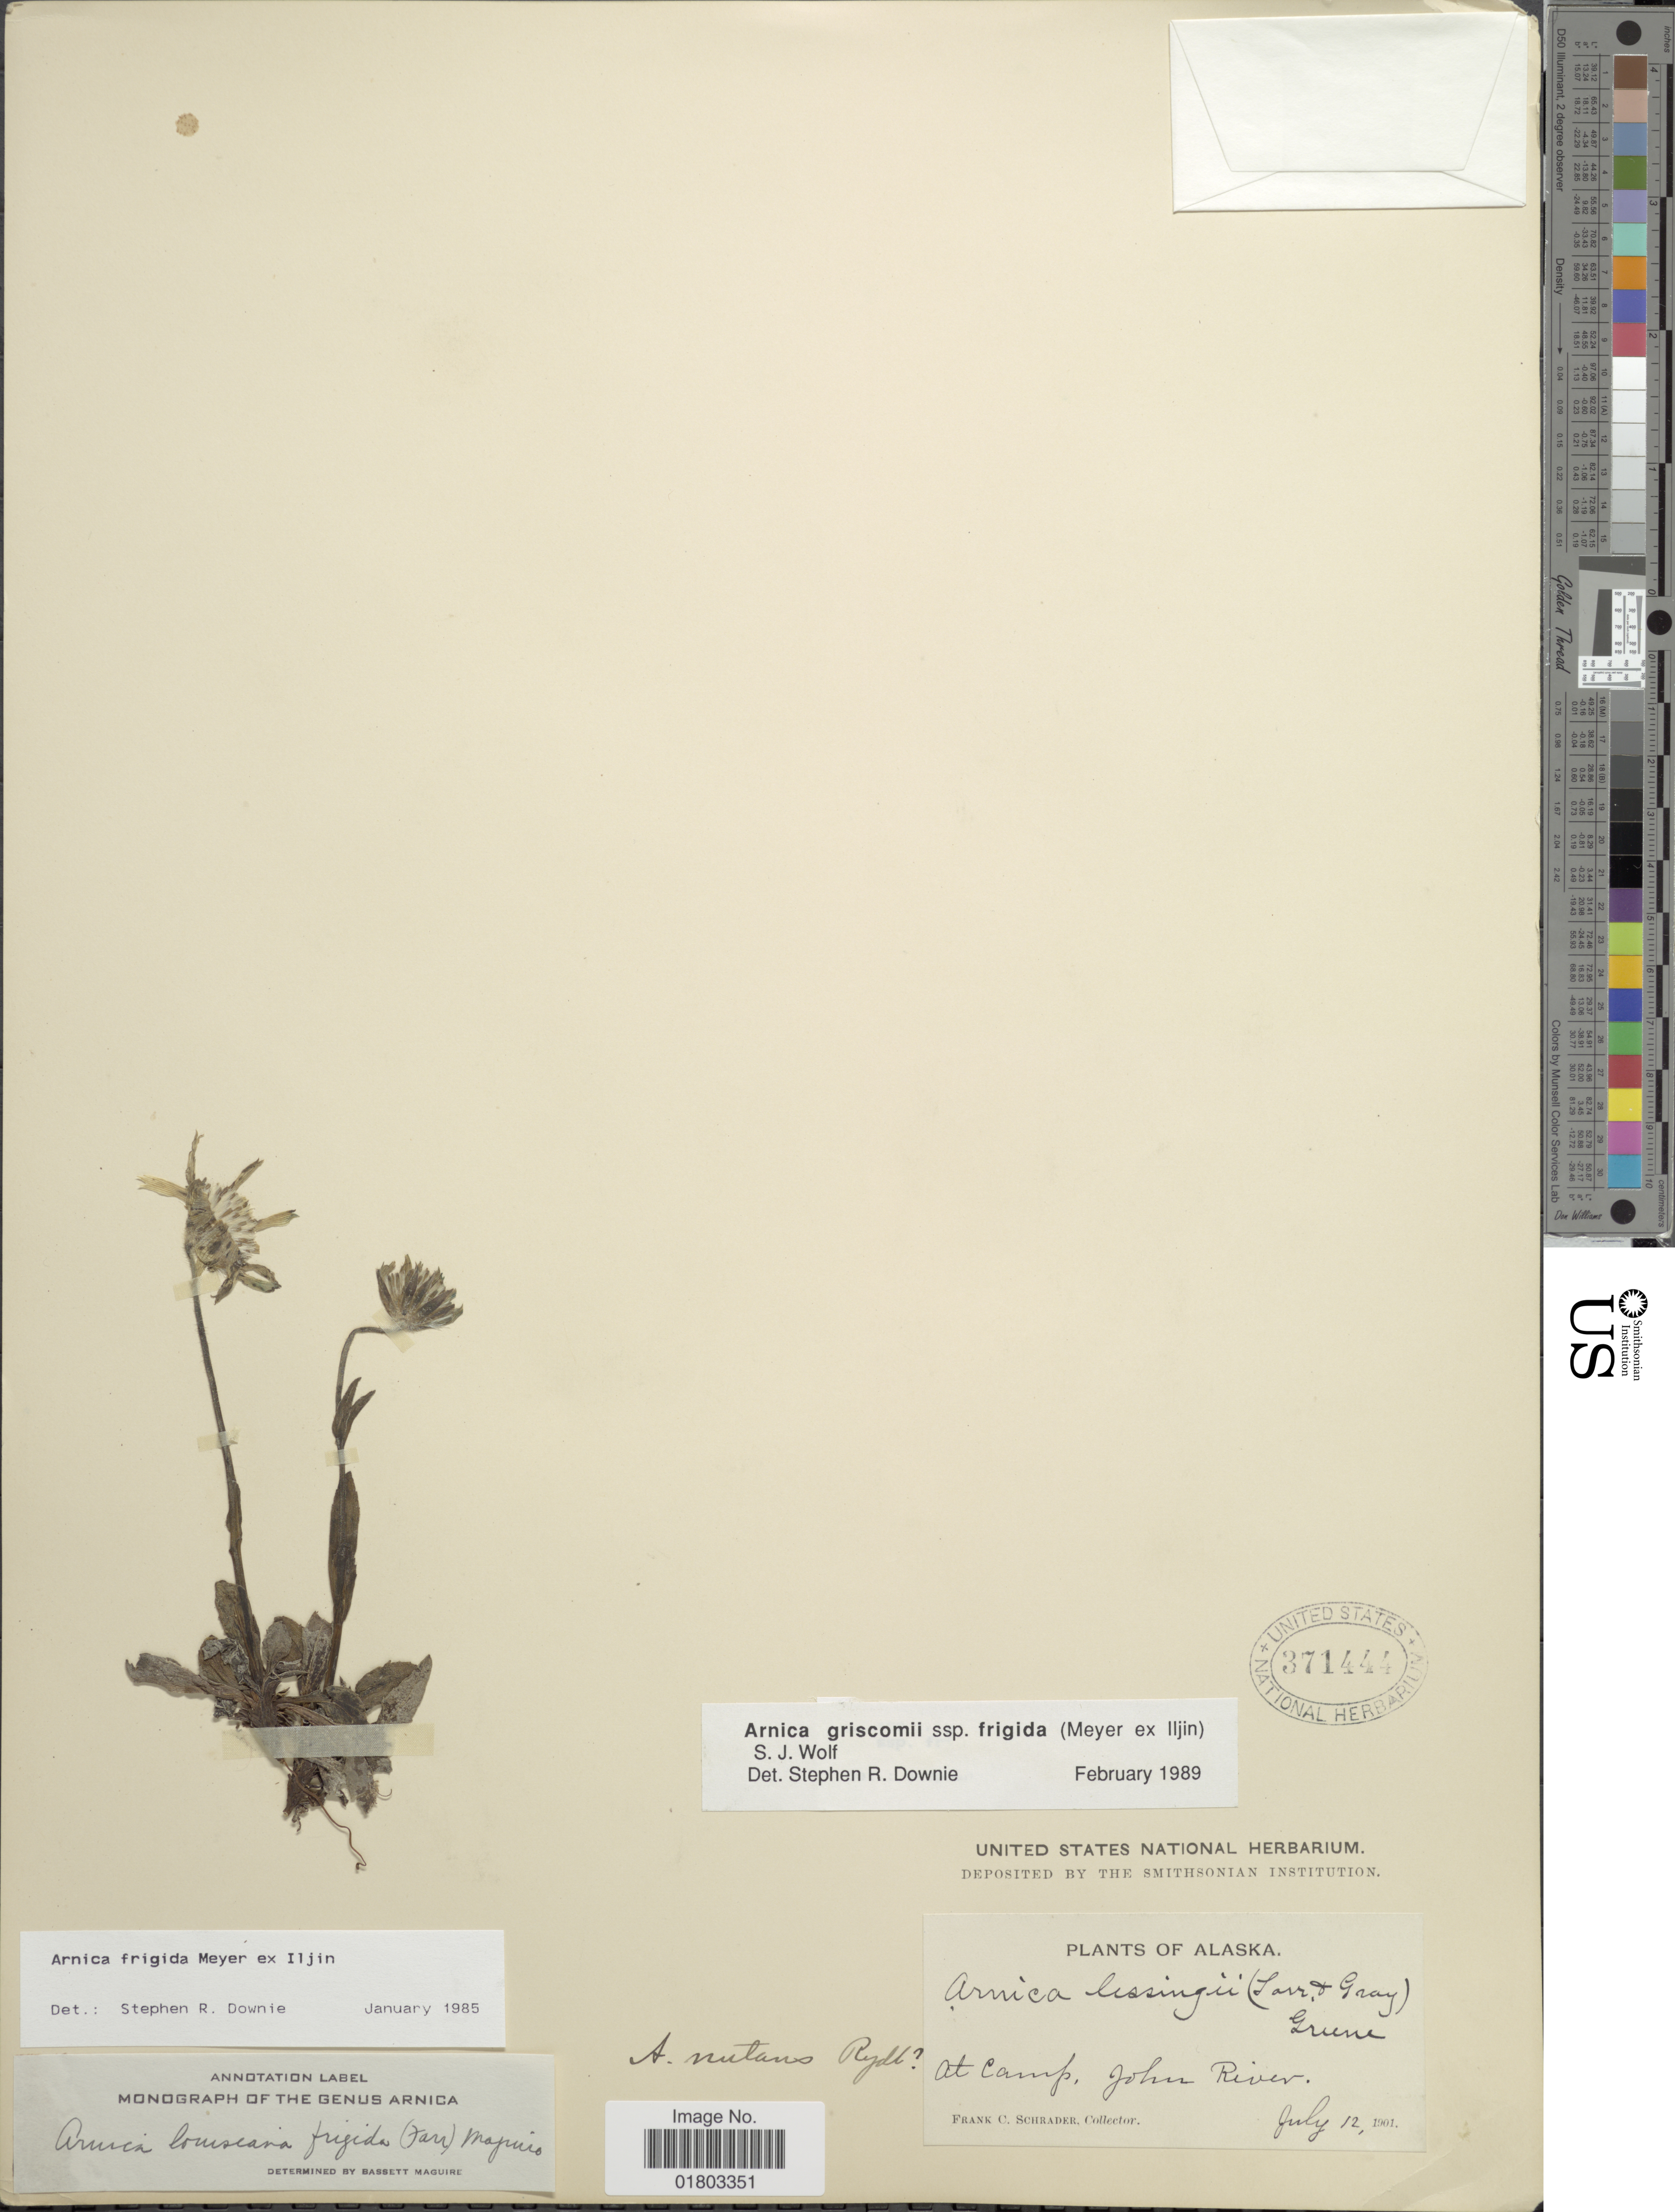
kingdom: Plantae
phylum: Tracheophyta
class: Magnoliopsida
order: Asterales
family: Asteraceae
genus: Arnica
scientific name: Arnica griscomii subsp. frigida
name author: (C.A. Mey. ex Iljin) S.J. Wolf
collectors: F. C. Schrader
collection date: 1901-07-12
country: United States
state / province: Alaska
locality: At Camp, John River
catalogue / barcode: US 371444